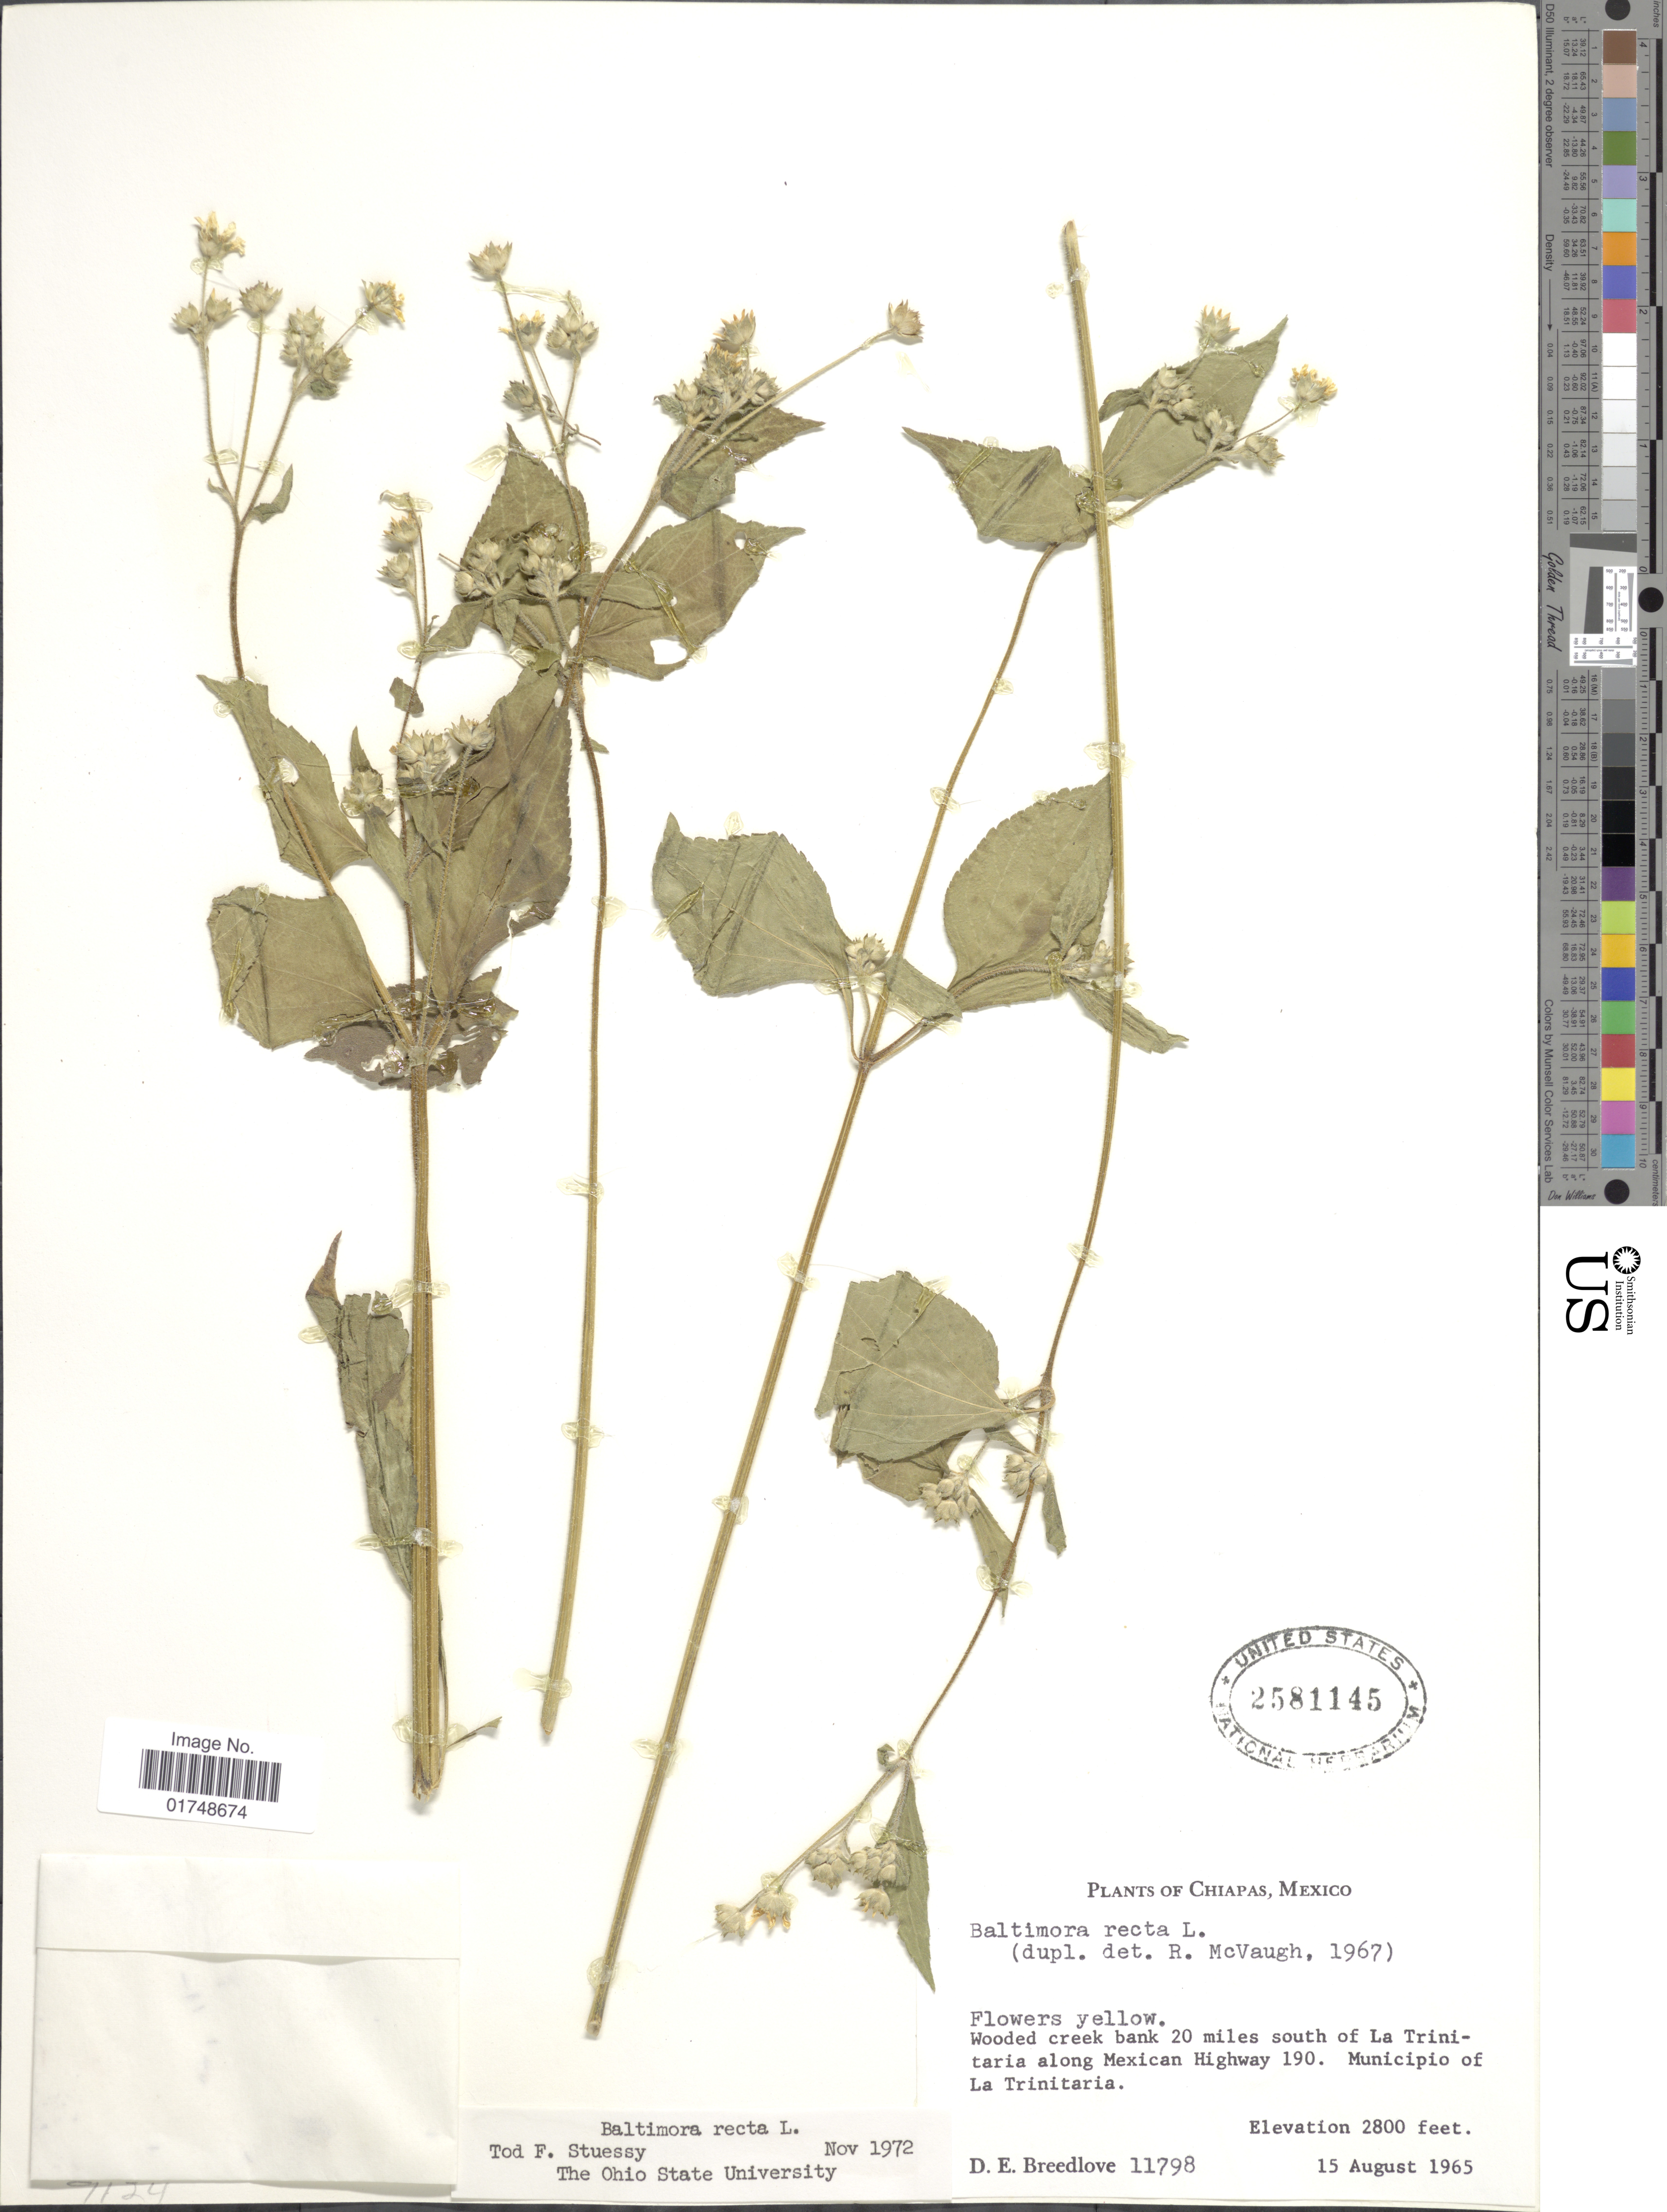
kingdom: Plantae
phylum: Tracheophyta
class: Magnoliopsida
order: Asterales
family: Asteraceae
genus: Baltimora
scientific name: Baltimora recta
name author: L.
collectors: D. E. Breedlove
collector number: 11798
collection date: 1965-08-15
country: Mexico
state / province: Chiapas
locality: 20 miles south of La Trinitaria along mexican Highway 190. Municipio of La Trinetaria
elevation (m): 853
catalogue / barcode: US 2581145